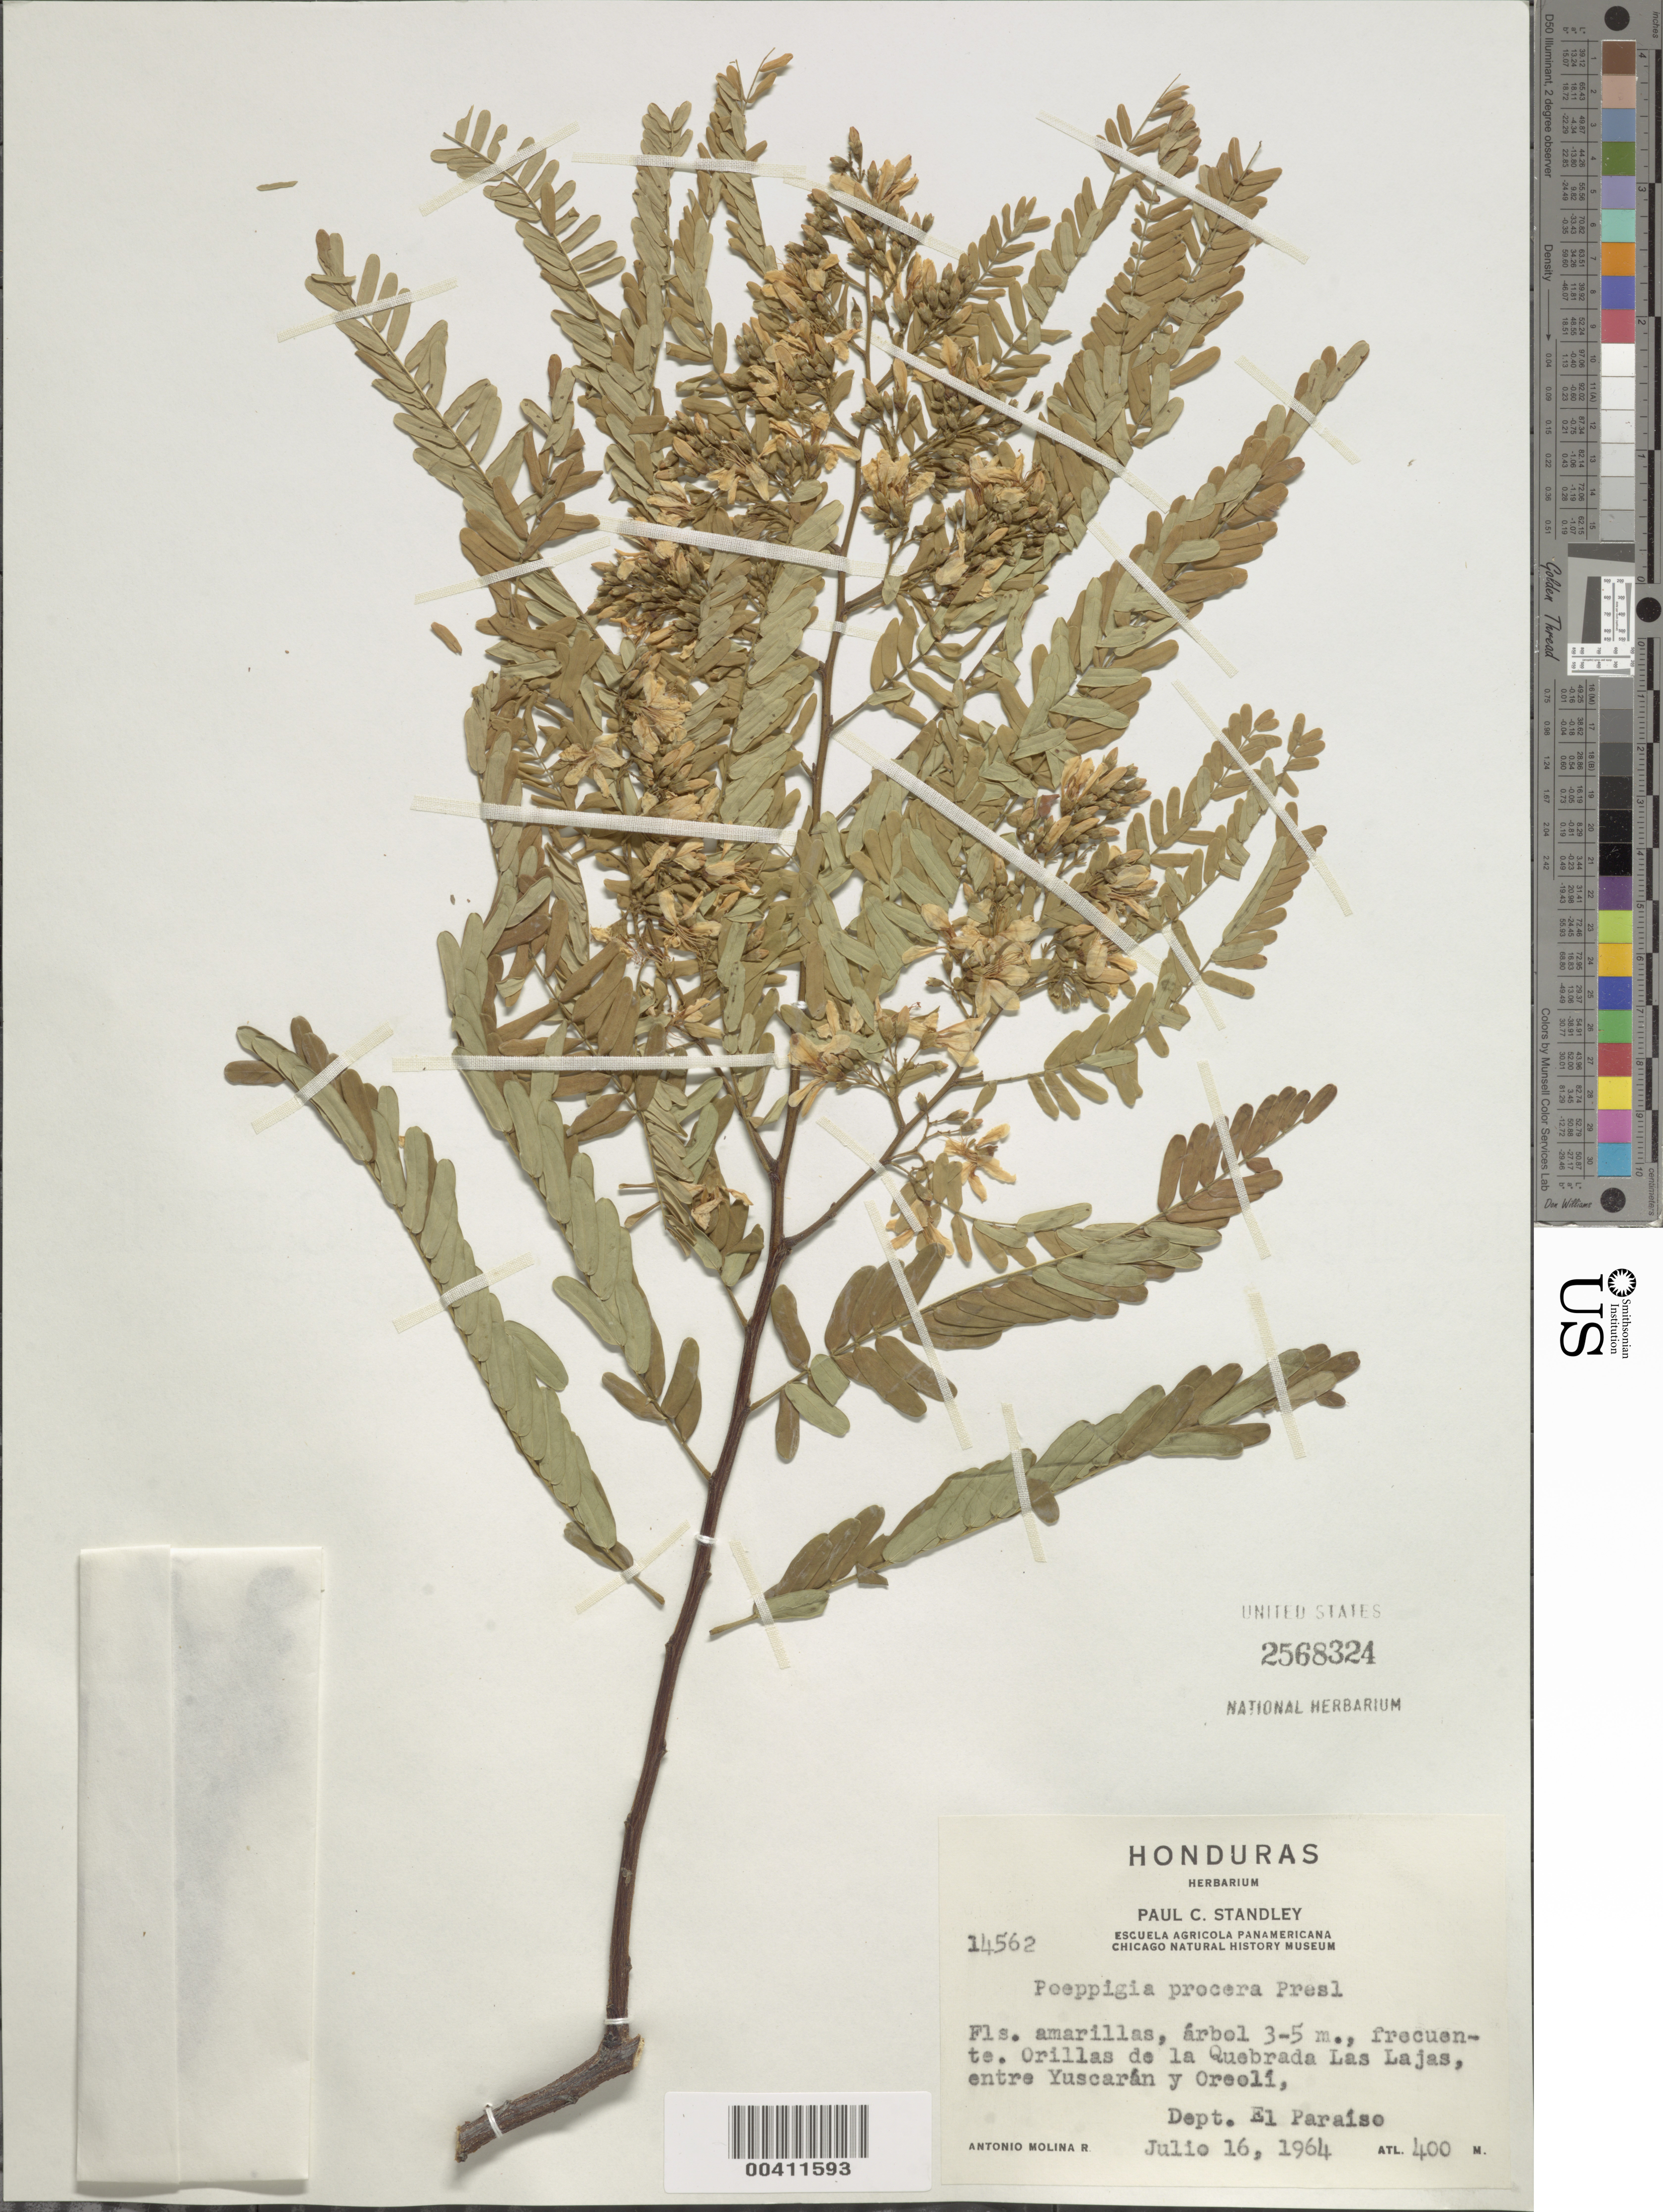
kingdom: Plantae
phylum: Tracheophyta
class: Magnoliopsida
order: Fabales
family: Fabaceae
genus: Poeppigia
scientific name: Poeppigia procera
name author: C. Presl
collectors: A. Molina R.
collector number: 14562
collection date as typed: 16 Jul 1964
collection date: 1964-07-16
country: Honduras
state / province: El Paraíso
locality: Quebrada Las Lajas, entre Yuscaran y Oreoli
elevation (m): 400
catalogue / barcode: US 2568324